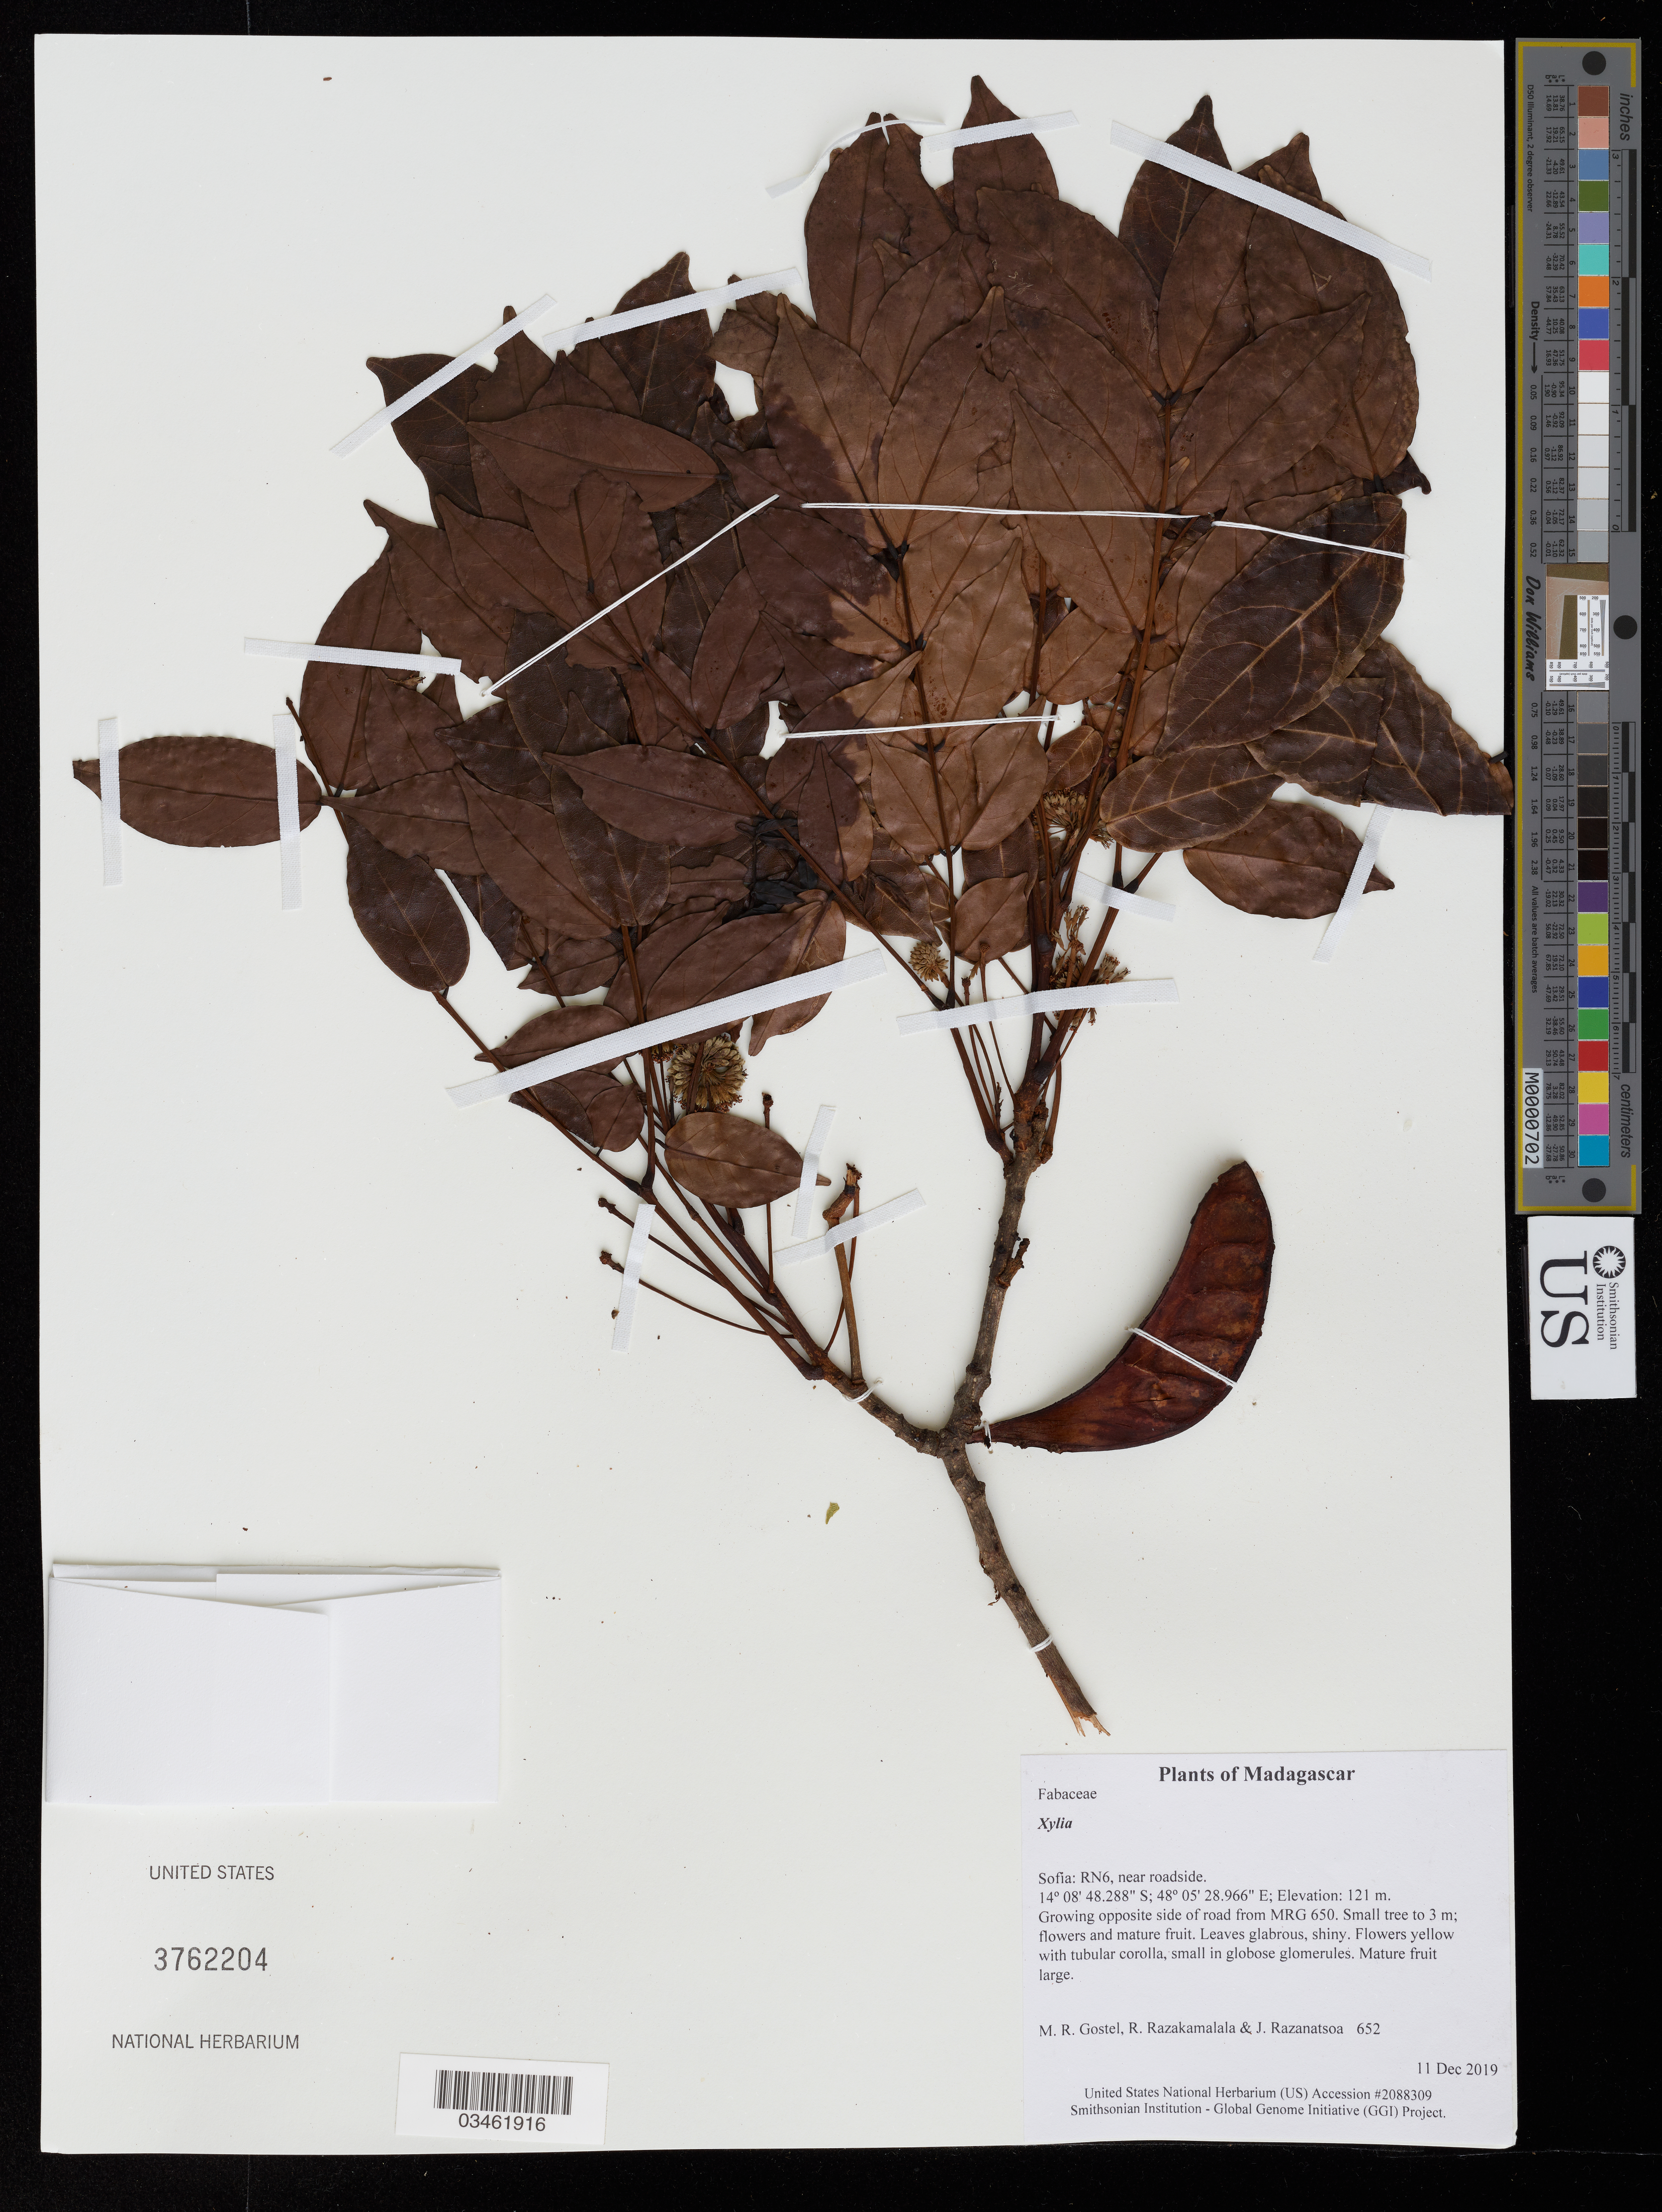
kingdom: Plantae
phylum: Tracheophyta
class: Magnoliopsida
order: Fabales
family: Fabaceae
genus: Xylia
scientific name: Xylia sp.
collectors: M. R. Gostel, R. Razakamalala & J. Razanatsoa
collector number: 652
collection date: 2019-12-11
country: Madagascar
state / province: Sofia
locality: RN6, near roadside. Growing opposite side of road from MRG 650.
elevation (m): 121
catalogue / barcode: US 3762204